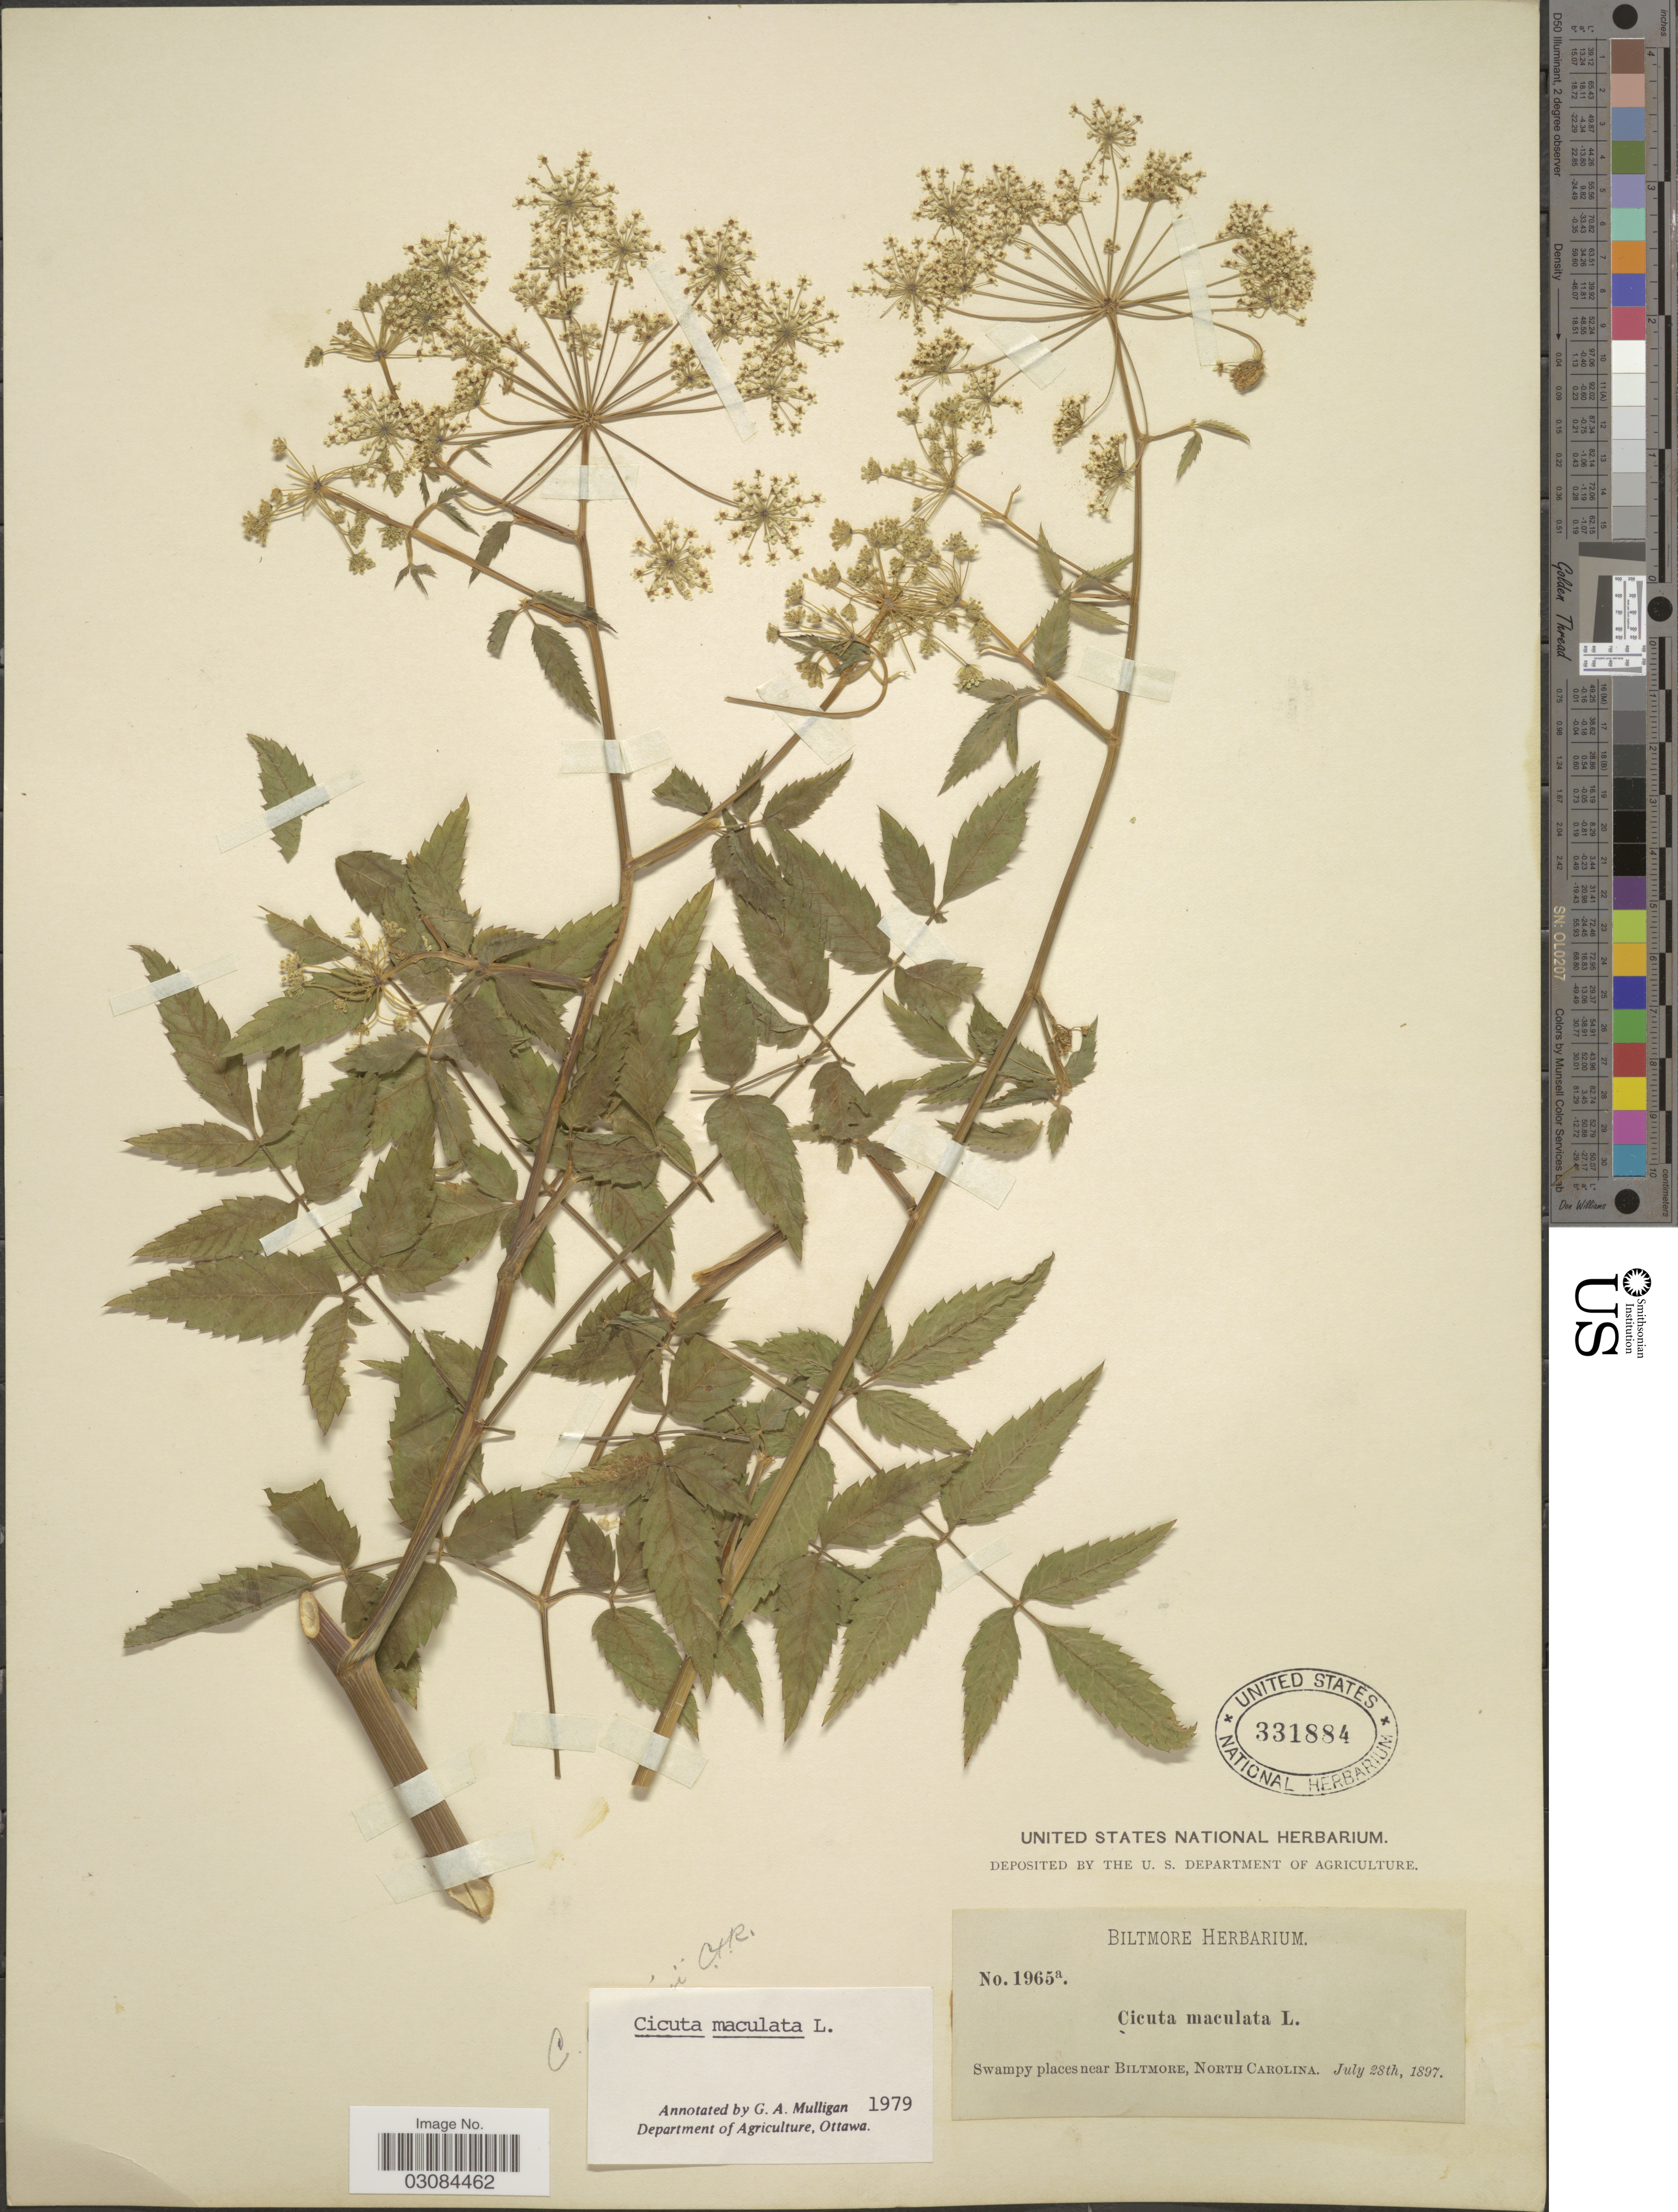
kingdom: Plantae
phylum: Tracheophyta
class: Magnoliopsida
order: Apiales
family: Apiaceae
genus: Cicuta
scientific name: Cicuta maculata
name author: L.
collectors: ex herb. Biltmore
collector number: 1965a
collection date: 1897-07-28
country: United States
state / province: North Carolina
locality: Swampy places near Biltmore.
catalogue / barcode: US 331884